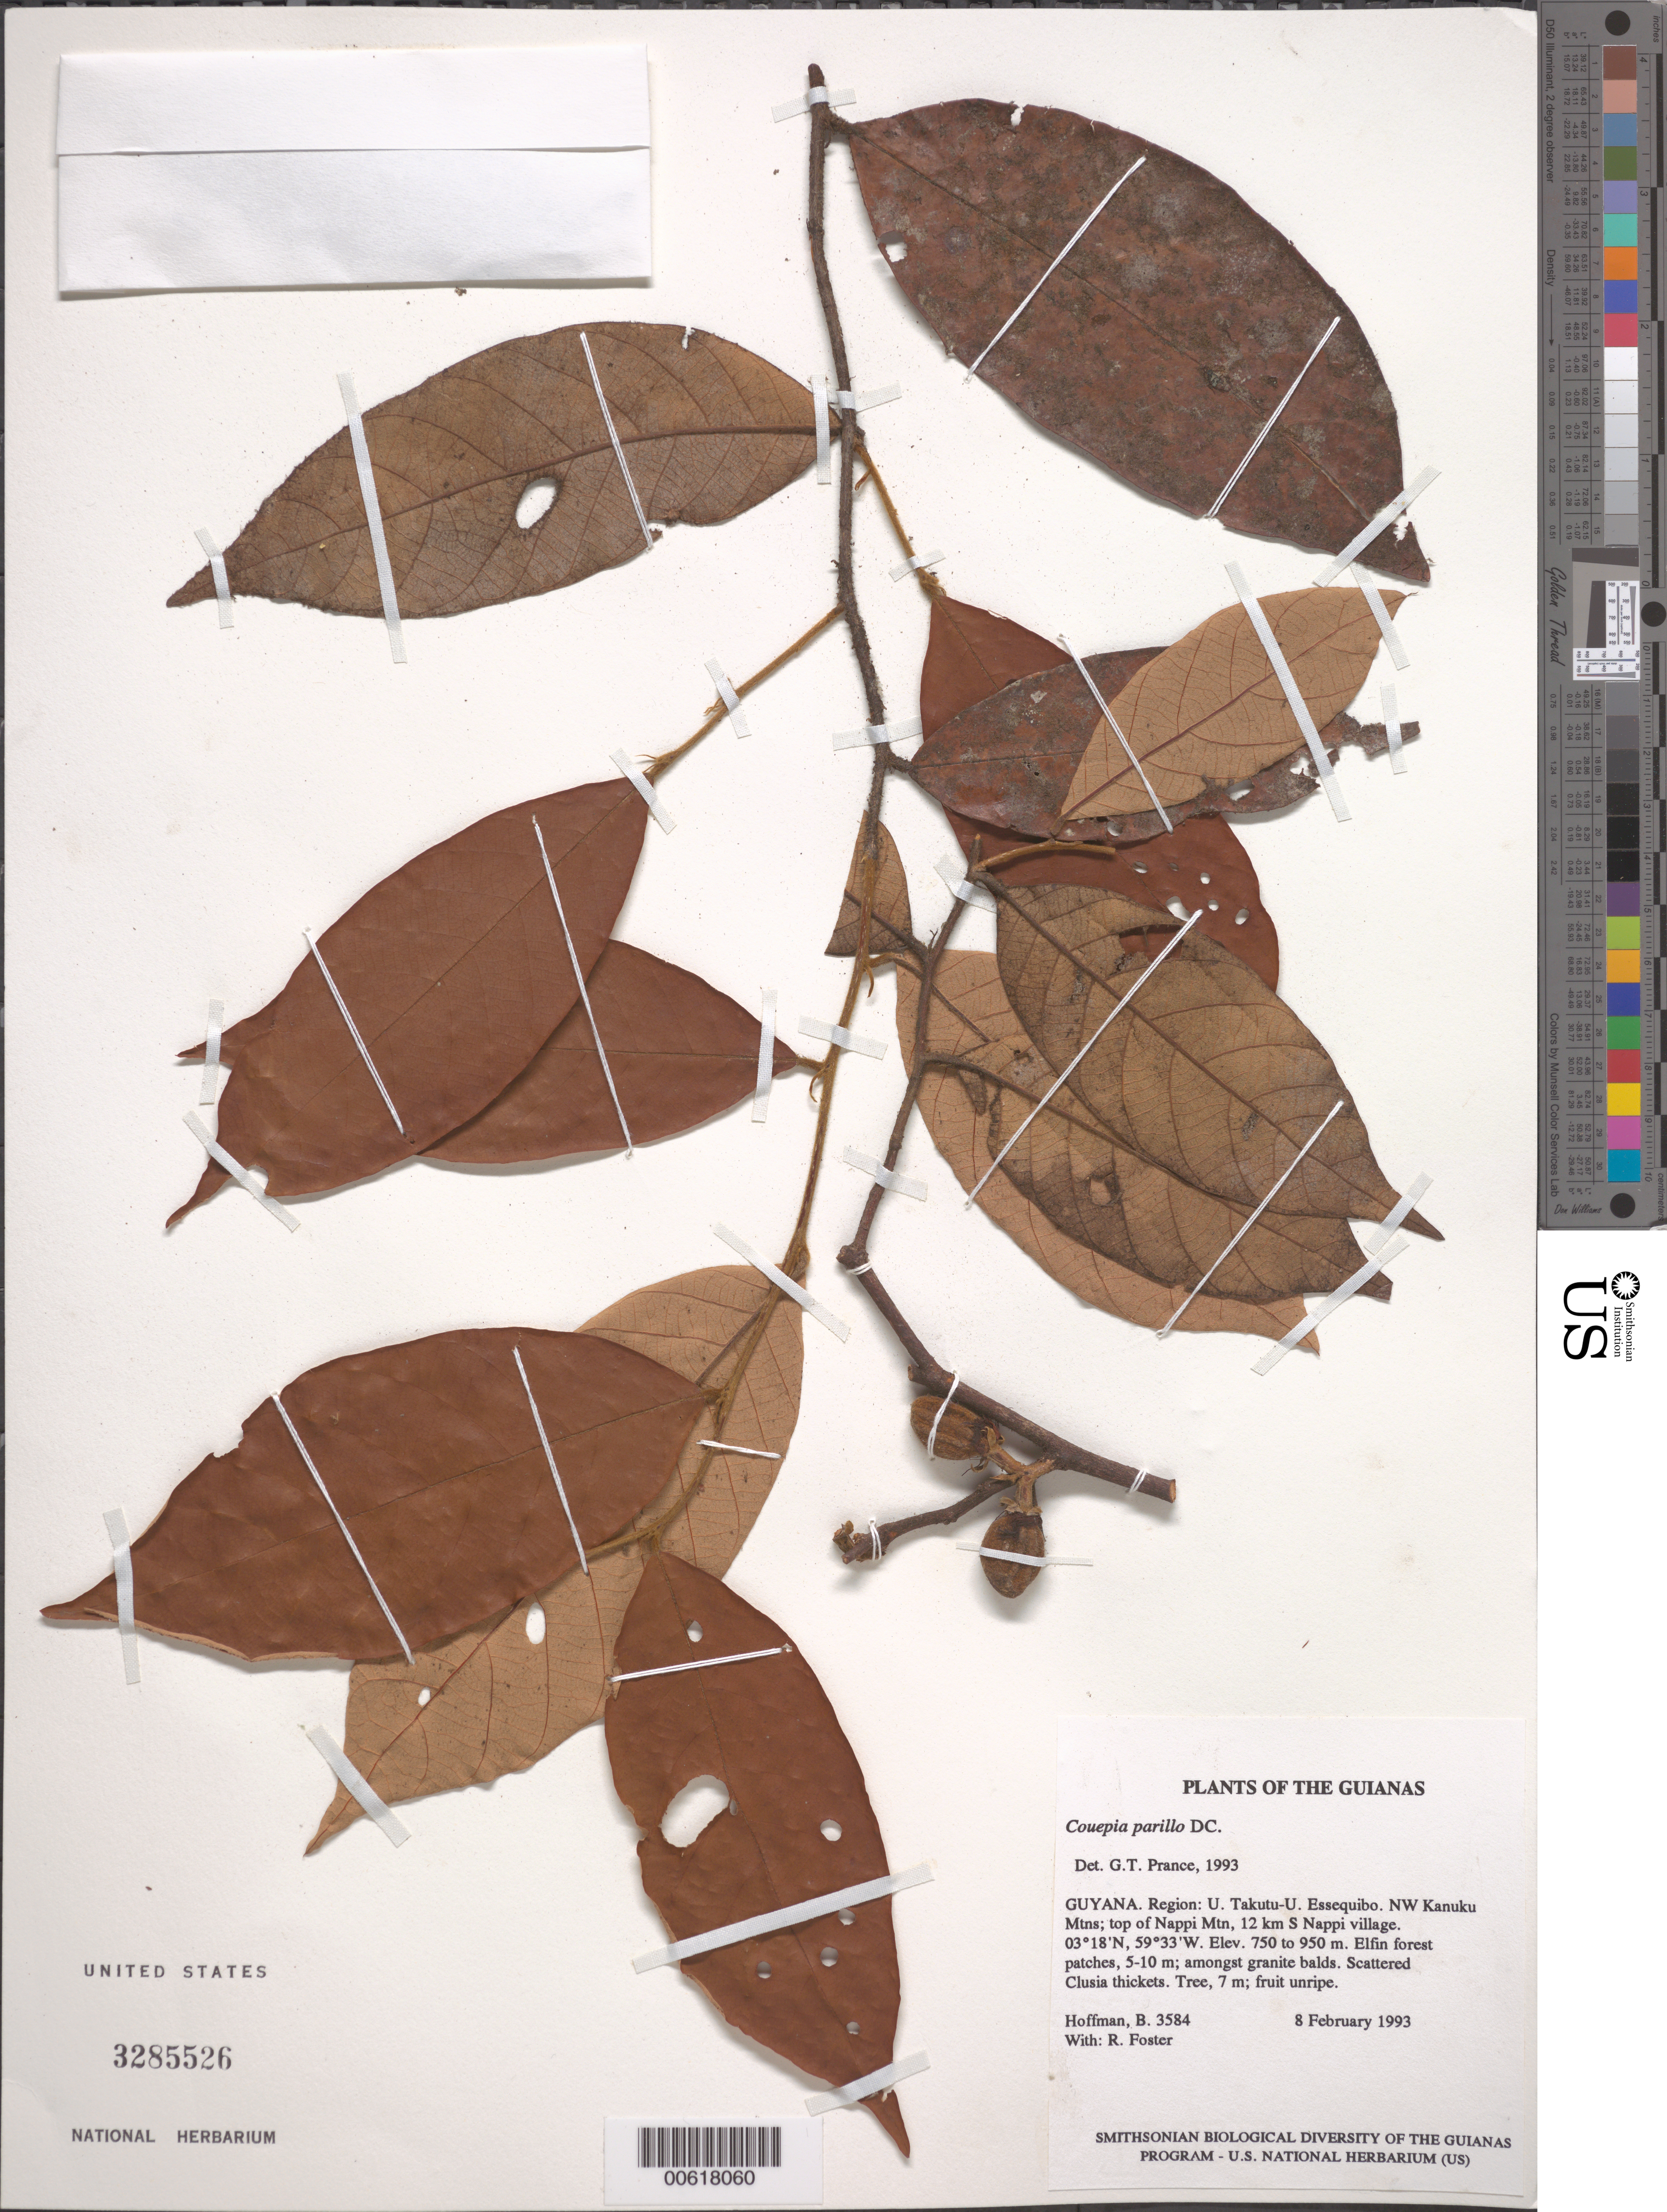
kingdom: Plantae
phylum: Tracheophyta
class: Magnoliopsida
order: Malpighiales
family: Chrysobalanaceae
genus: Gaulettia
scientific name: Gaulettia parillo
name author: (DC.) Sothers & Prance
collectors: B. Hoffman & R. Foster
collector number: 3584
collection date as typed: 8 February 1993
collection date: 1993-02-08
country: Guyana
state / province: U. Takutu-U. Essequibo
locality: NW Kanuku Mountains; top of Nappi Mountain, 12 km S of Nappi village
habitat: Elfin forest patches, 5-10 m; amongst granite balds. Scattered Clusia thickets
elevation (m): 750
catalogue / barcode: US 3285526